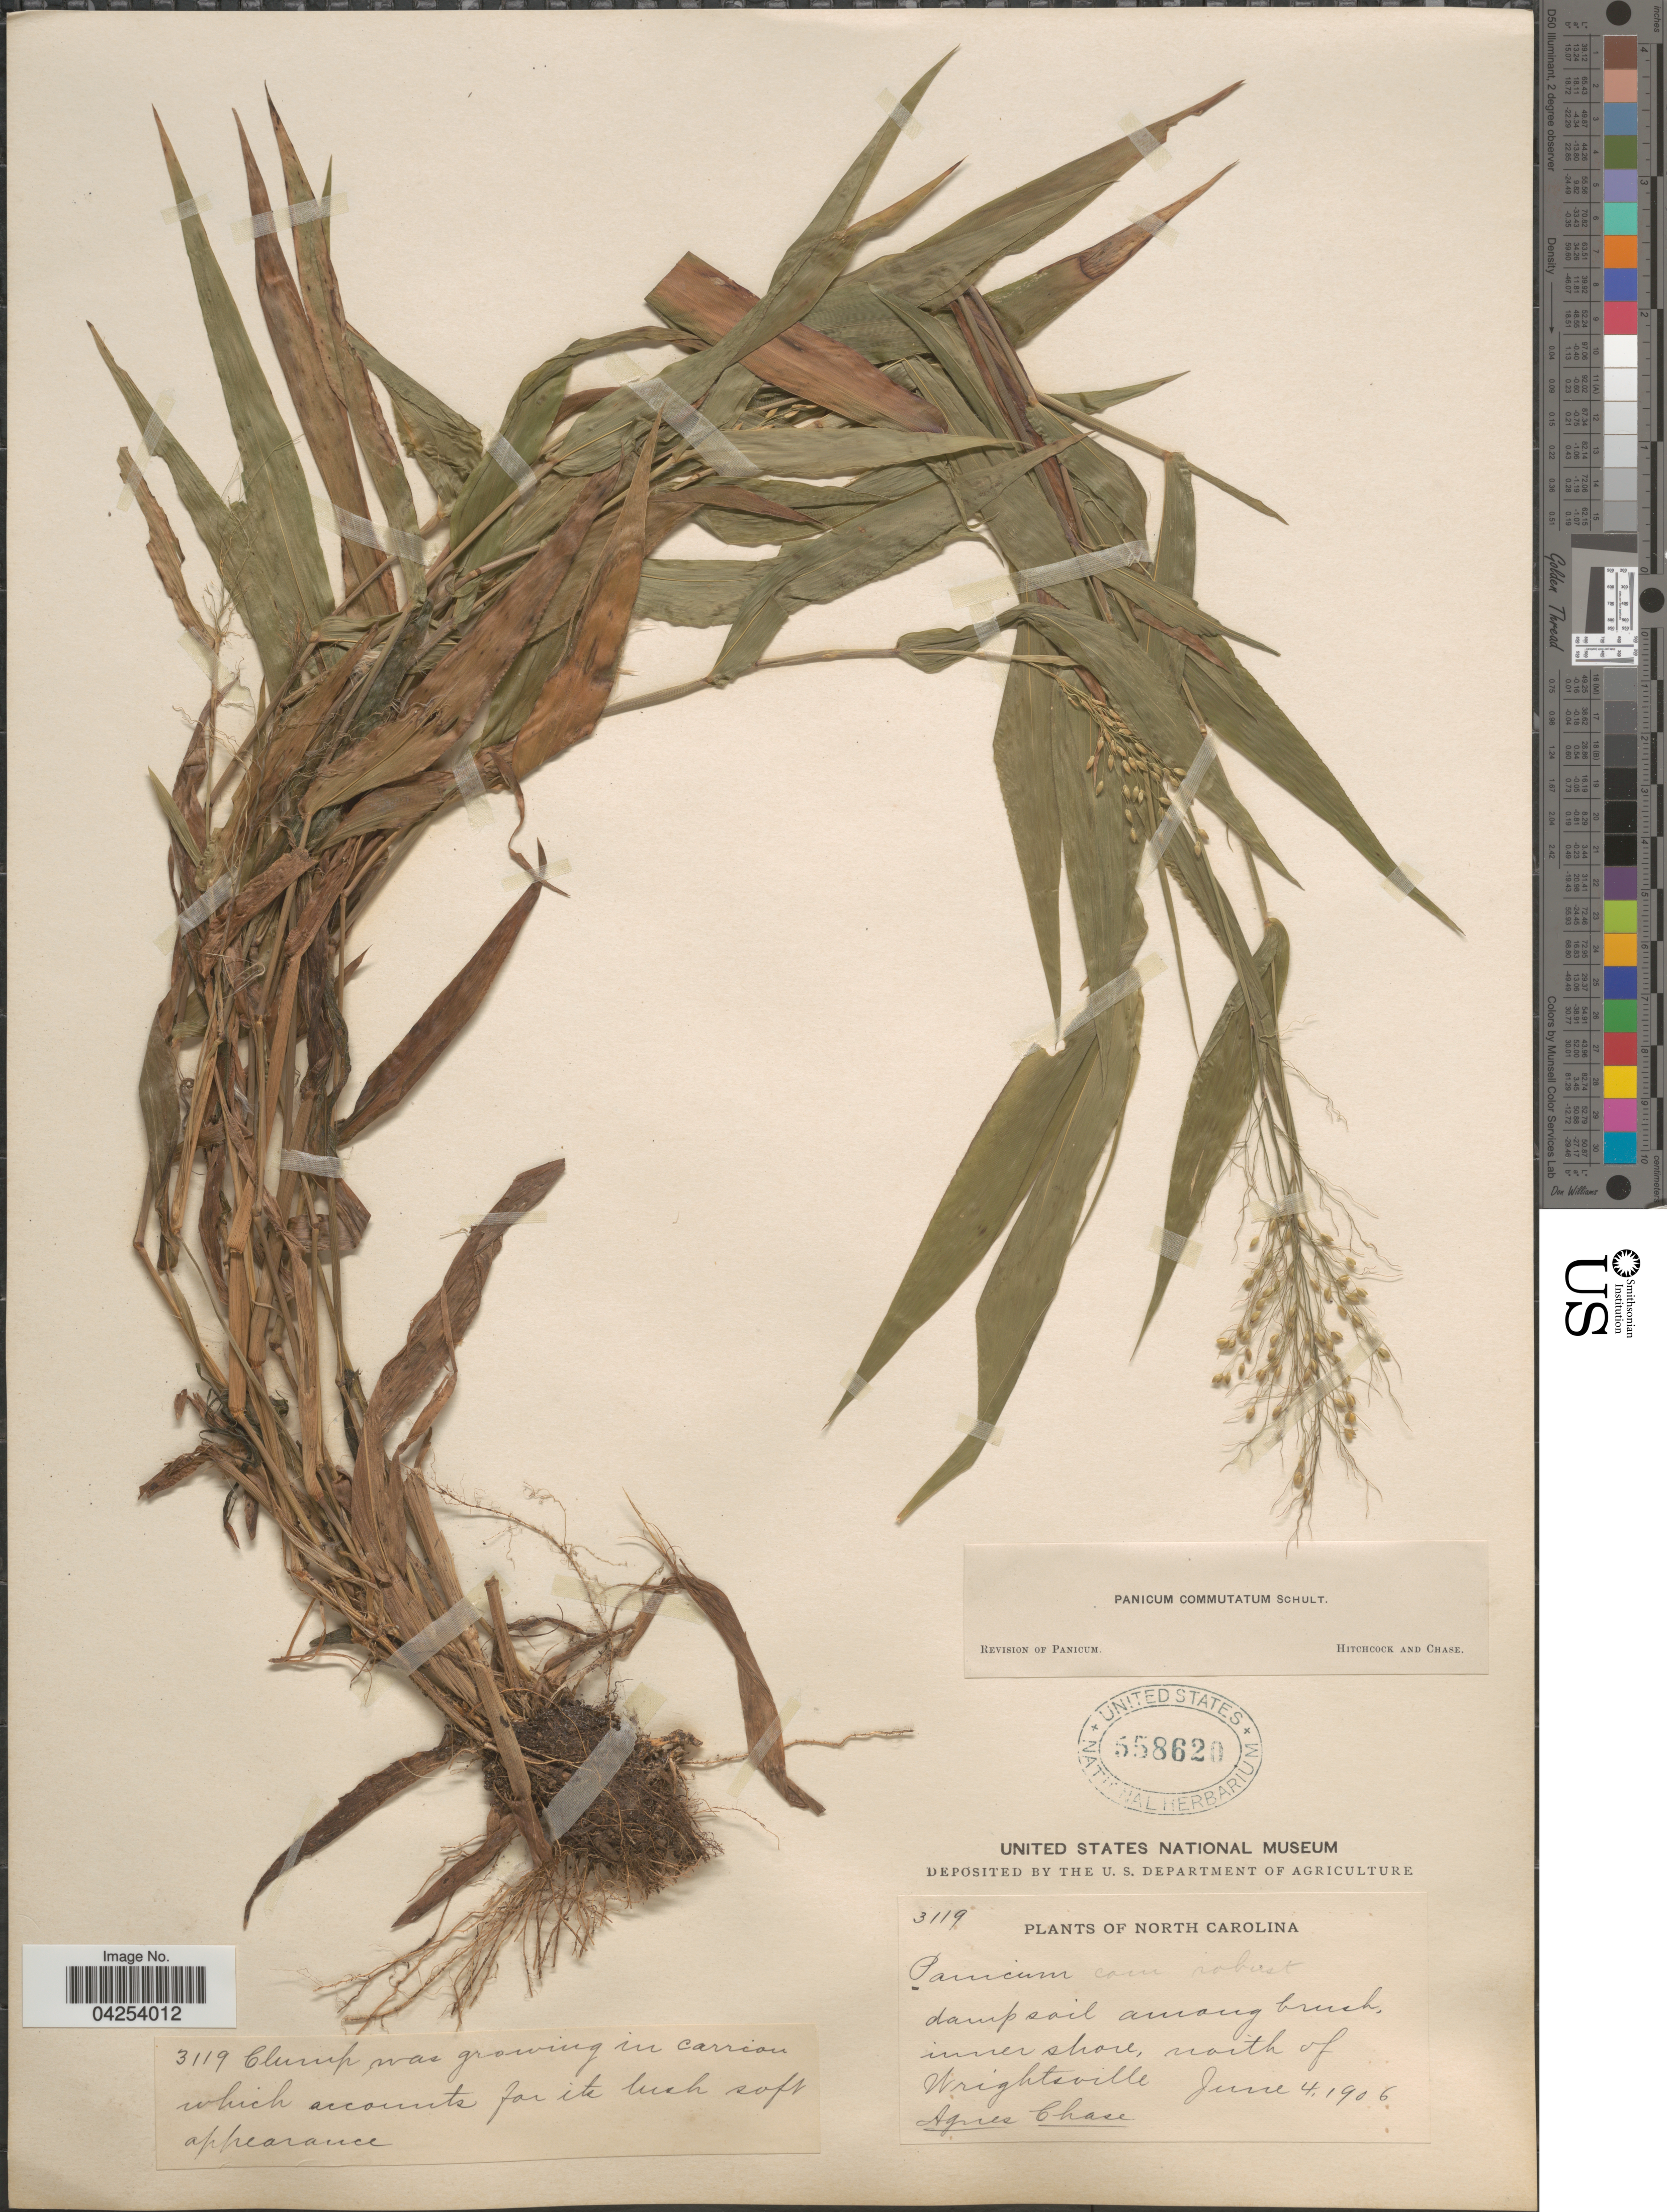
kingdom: Plantae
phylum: Tracheophyta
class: Liliopsida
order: Poales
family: Poaceae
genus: Dichanthelium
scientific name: Dichanthelium commutatum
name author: (Schult.) Gould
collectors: A. Chase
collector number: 3119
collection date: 1906-06-04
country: United States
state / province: North Carolina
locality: Damp soil among brush, inner shore, north of Wrightsville.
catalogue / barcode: US 558620